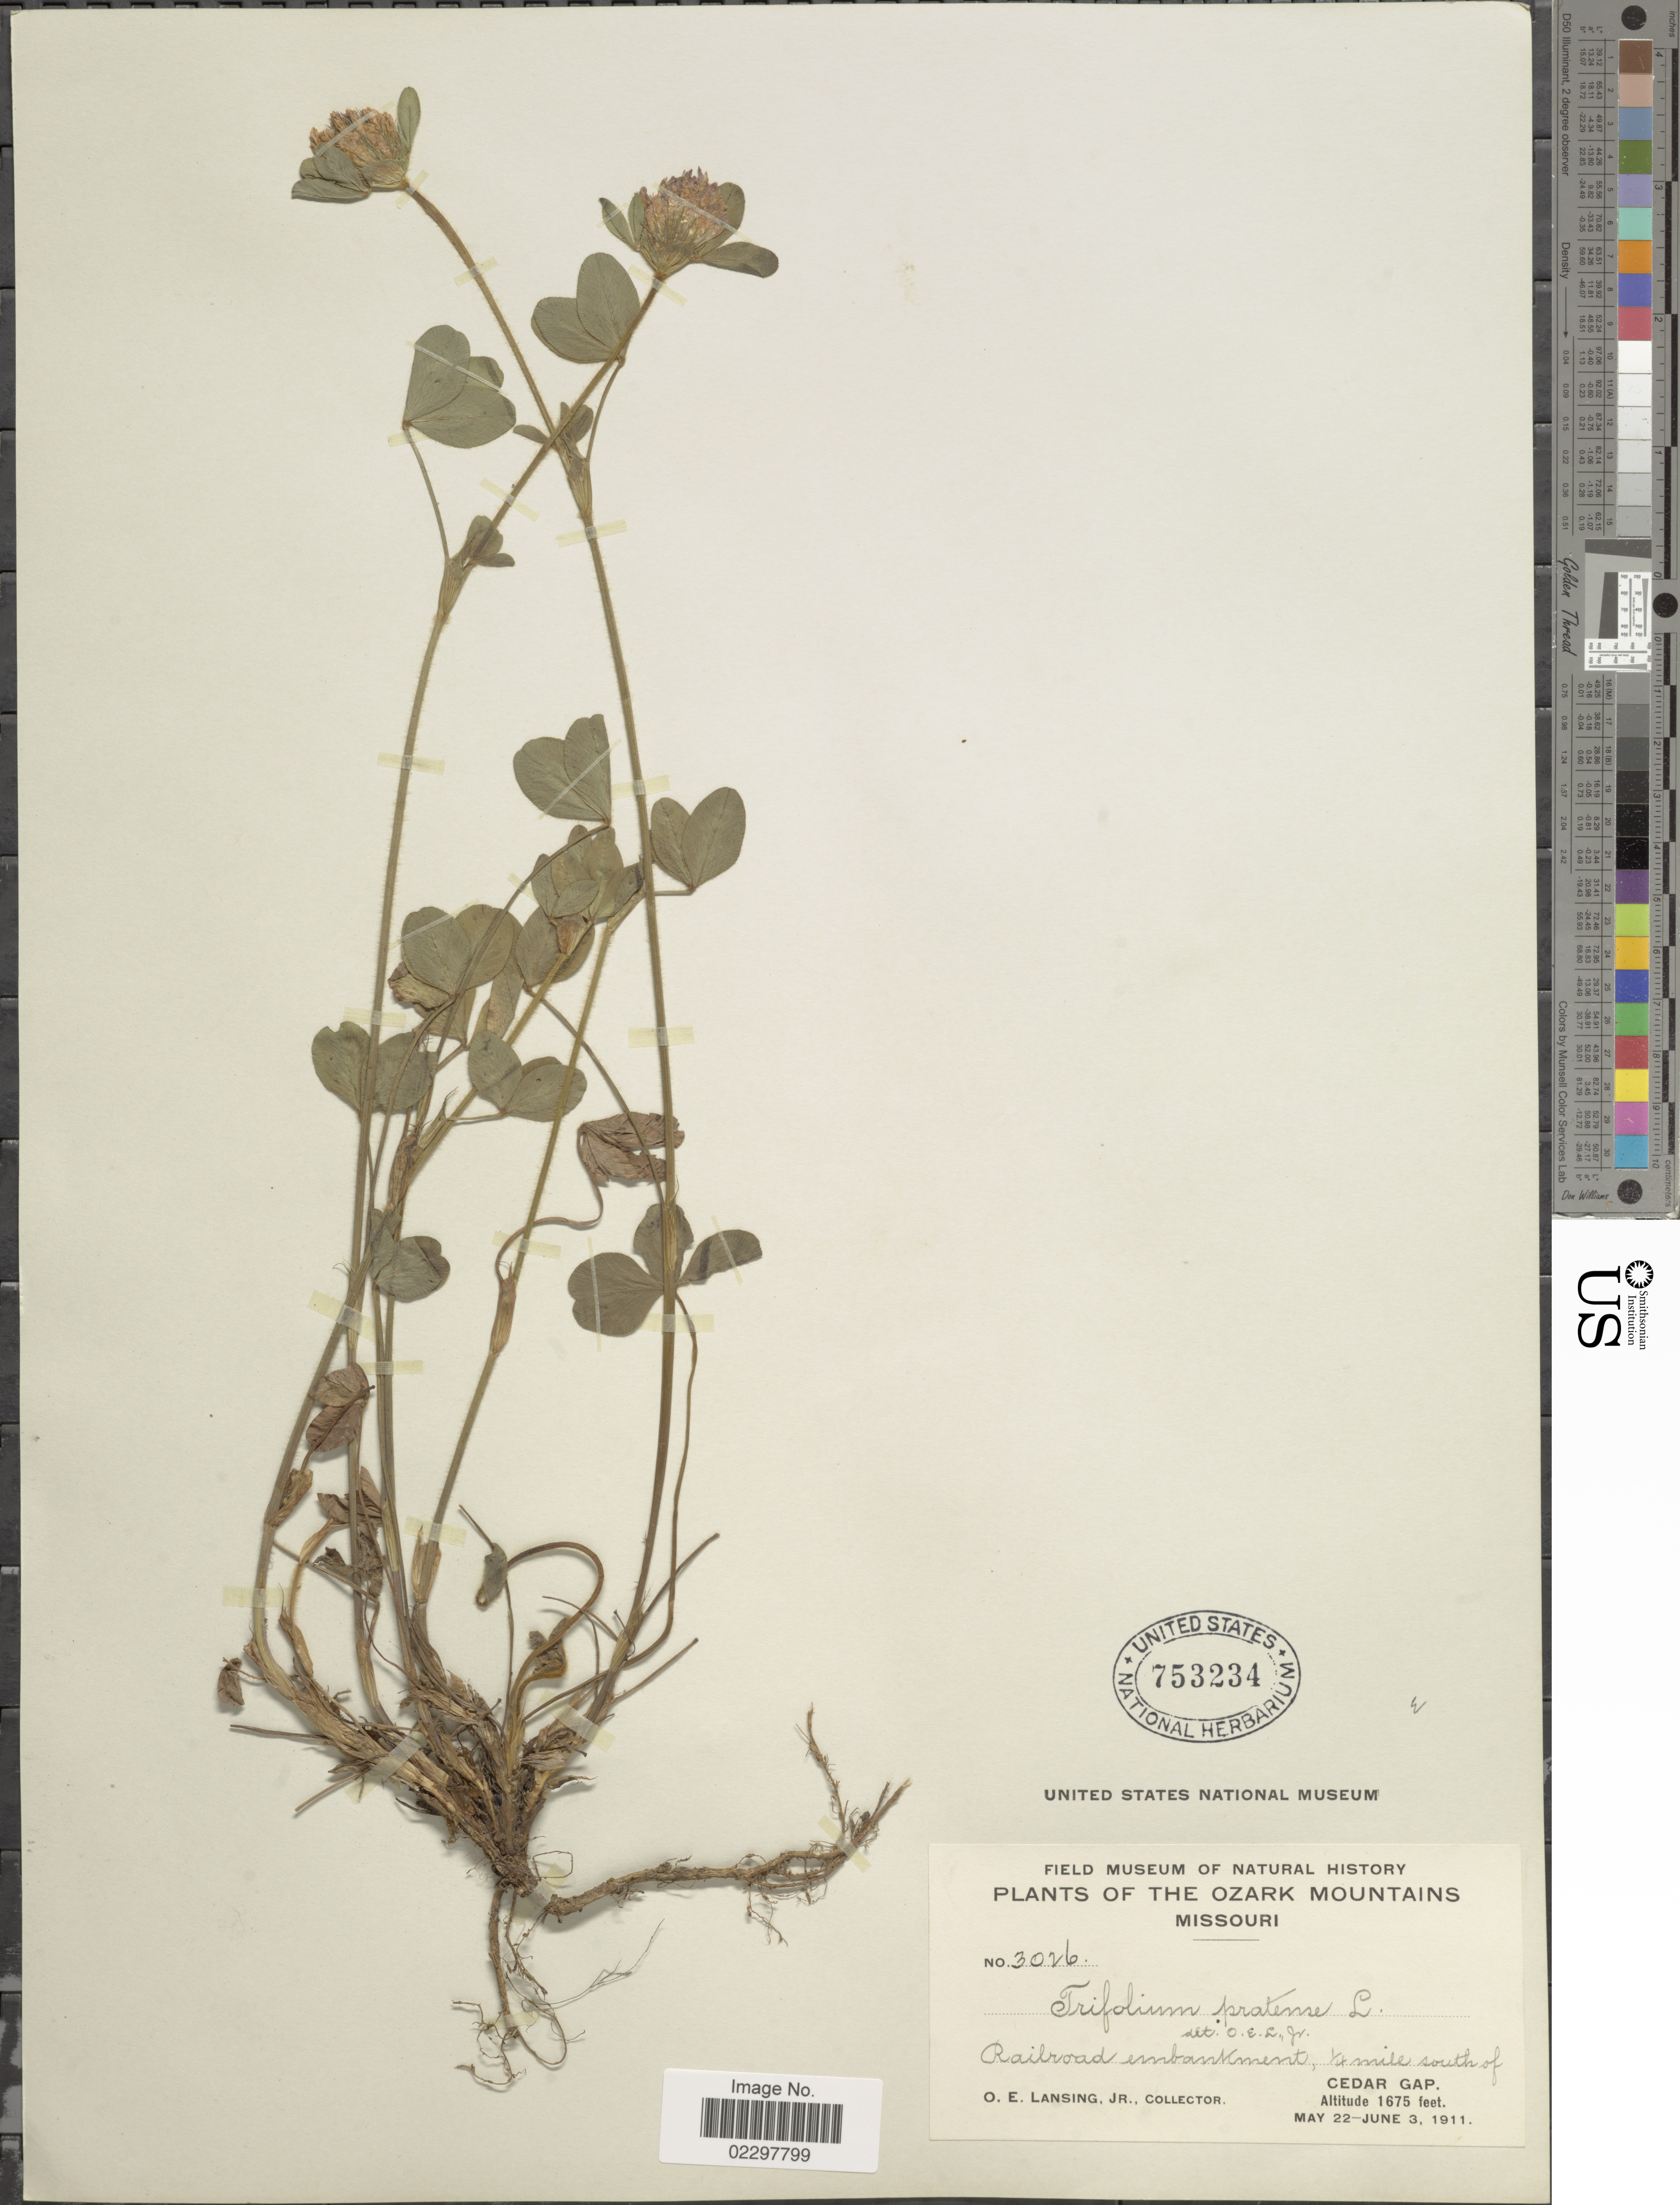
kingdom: Plantae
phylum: Tracheophyta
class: Magnoliopsida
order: Fabales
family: Fabaceae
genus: Trifolium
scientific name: Trifolium pratense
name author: L.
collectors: O. Lansing Jr.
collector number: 3026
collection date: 1911-05-22/1911-06-03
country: United States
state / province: Missouri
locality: The Oazark Mountains, Railroad embankment, ¼ mile south of Cedar Gap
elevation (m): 511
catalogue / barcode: US 753234